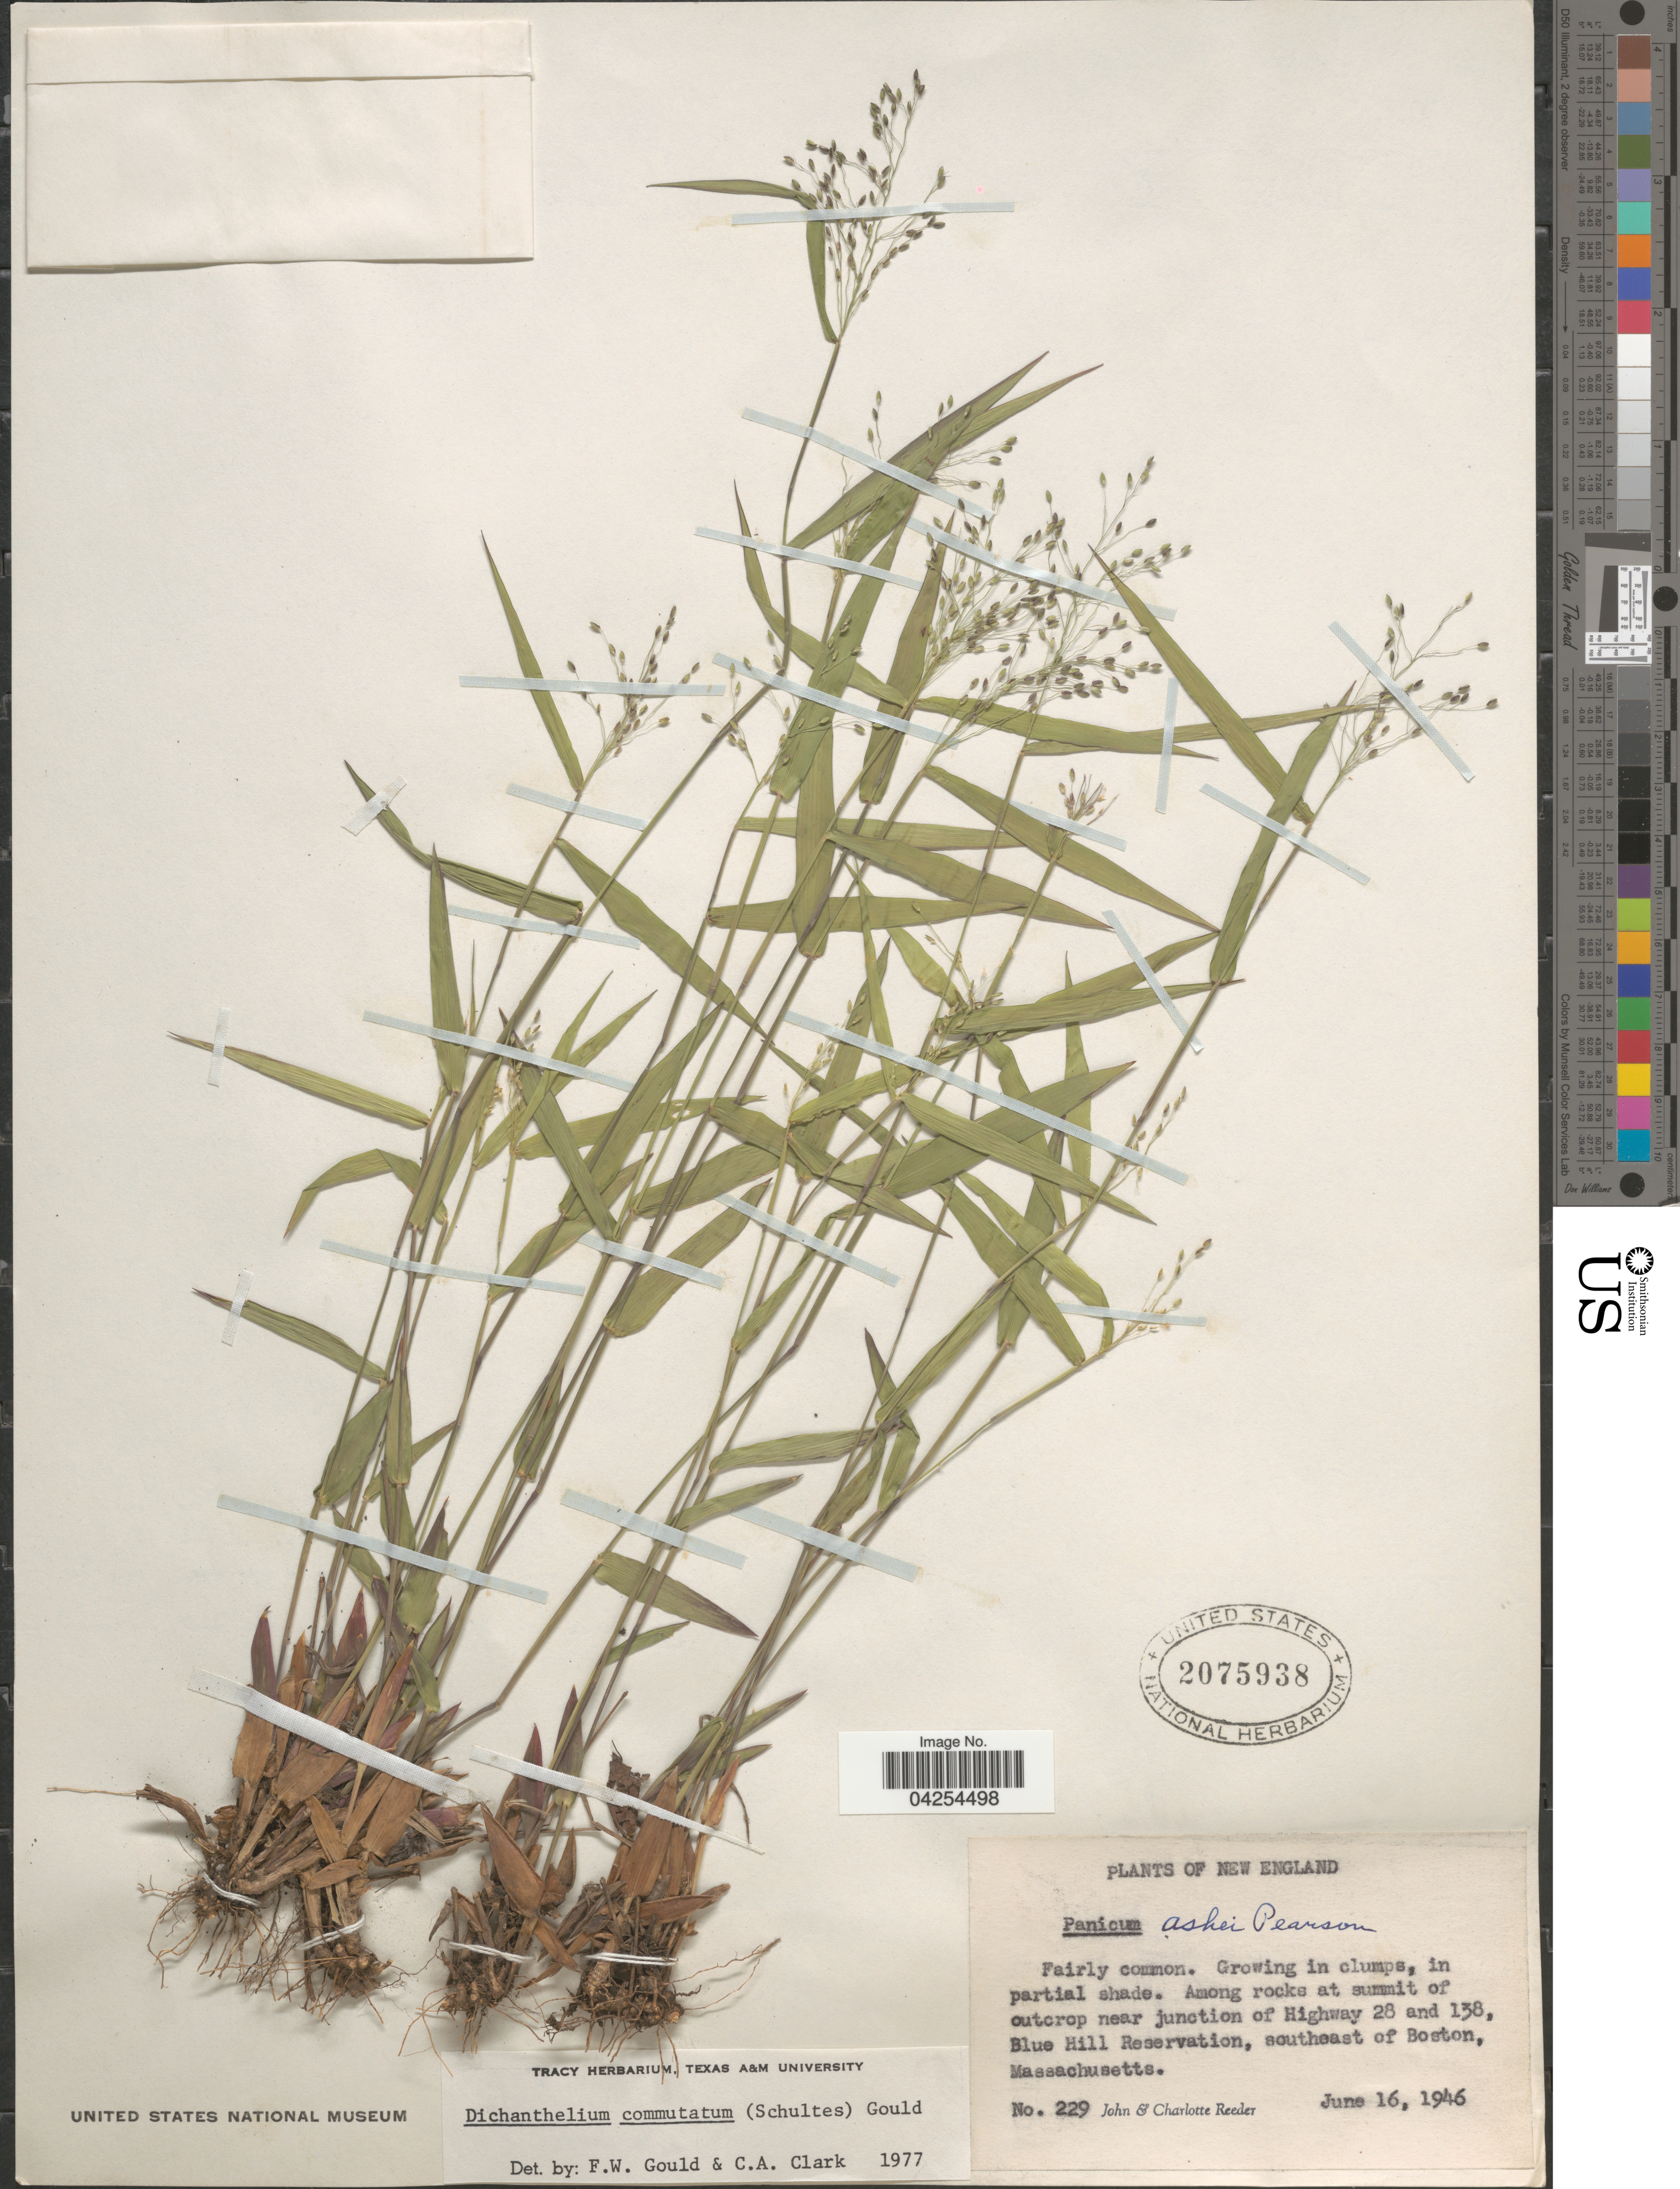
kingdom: Plantae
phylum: Tracheophyta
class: Liliopsida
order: Poales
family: Poaceae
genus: Dichanthelium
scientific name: Dichanthelium commutatum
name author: (Schult.) Gould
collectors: J. R. Reeder & C. G. Reeder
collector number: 229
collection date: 1946-06-16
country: United States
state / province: Massachusetts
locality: New England. Among rocks at summit of outcrop near junction of Highway 28 and 138, Blue Hill Reservation, southeast of Boston.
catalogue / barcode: US 2075938